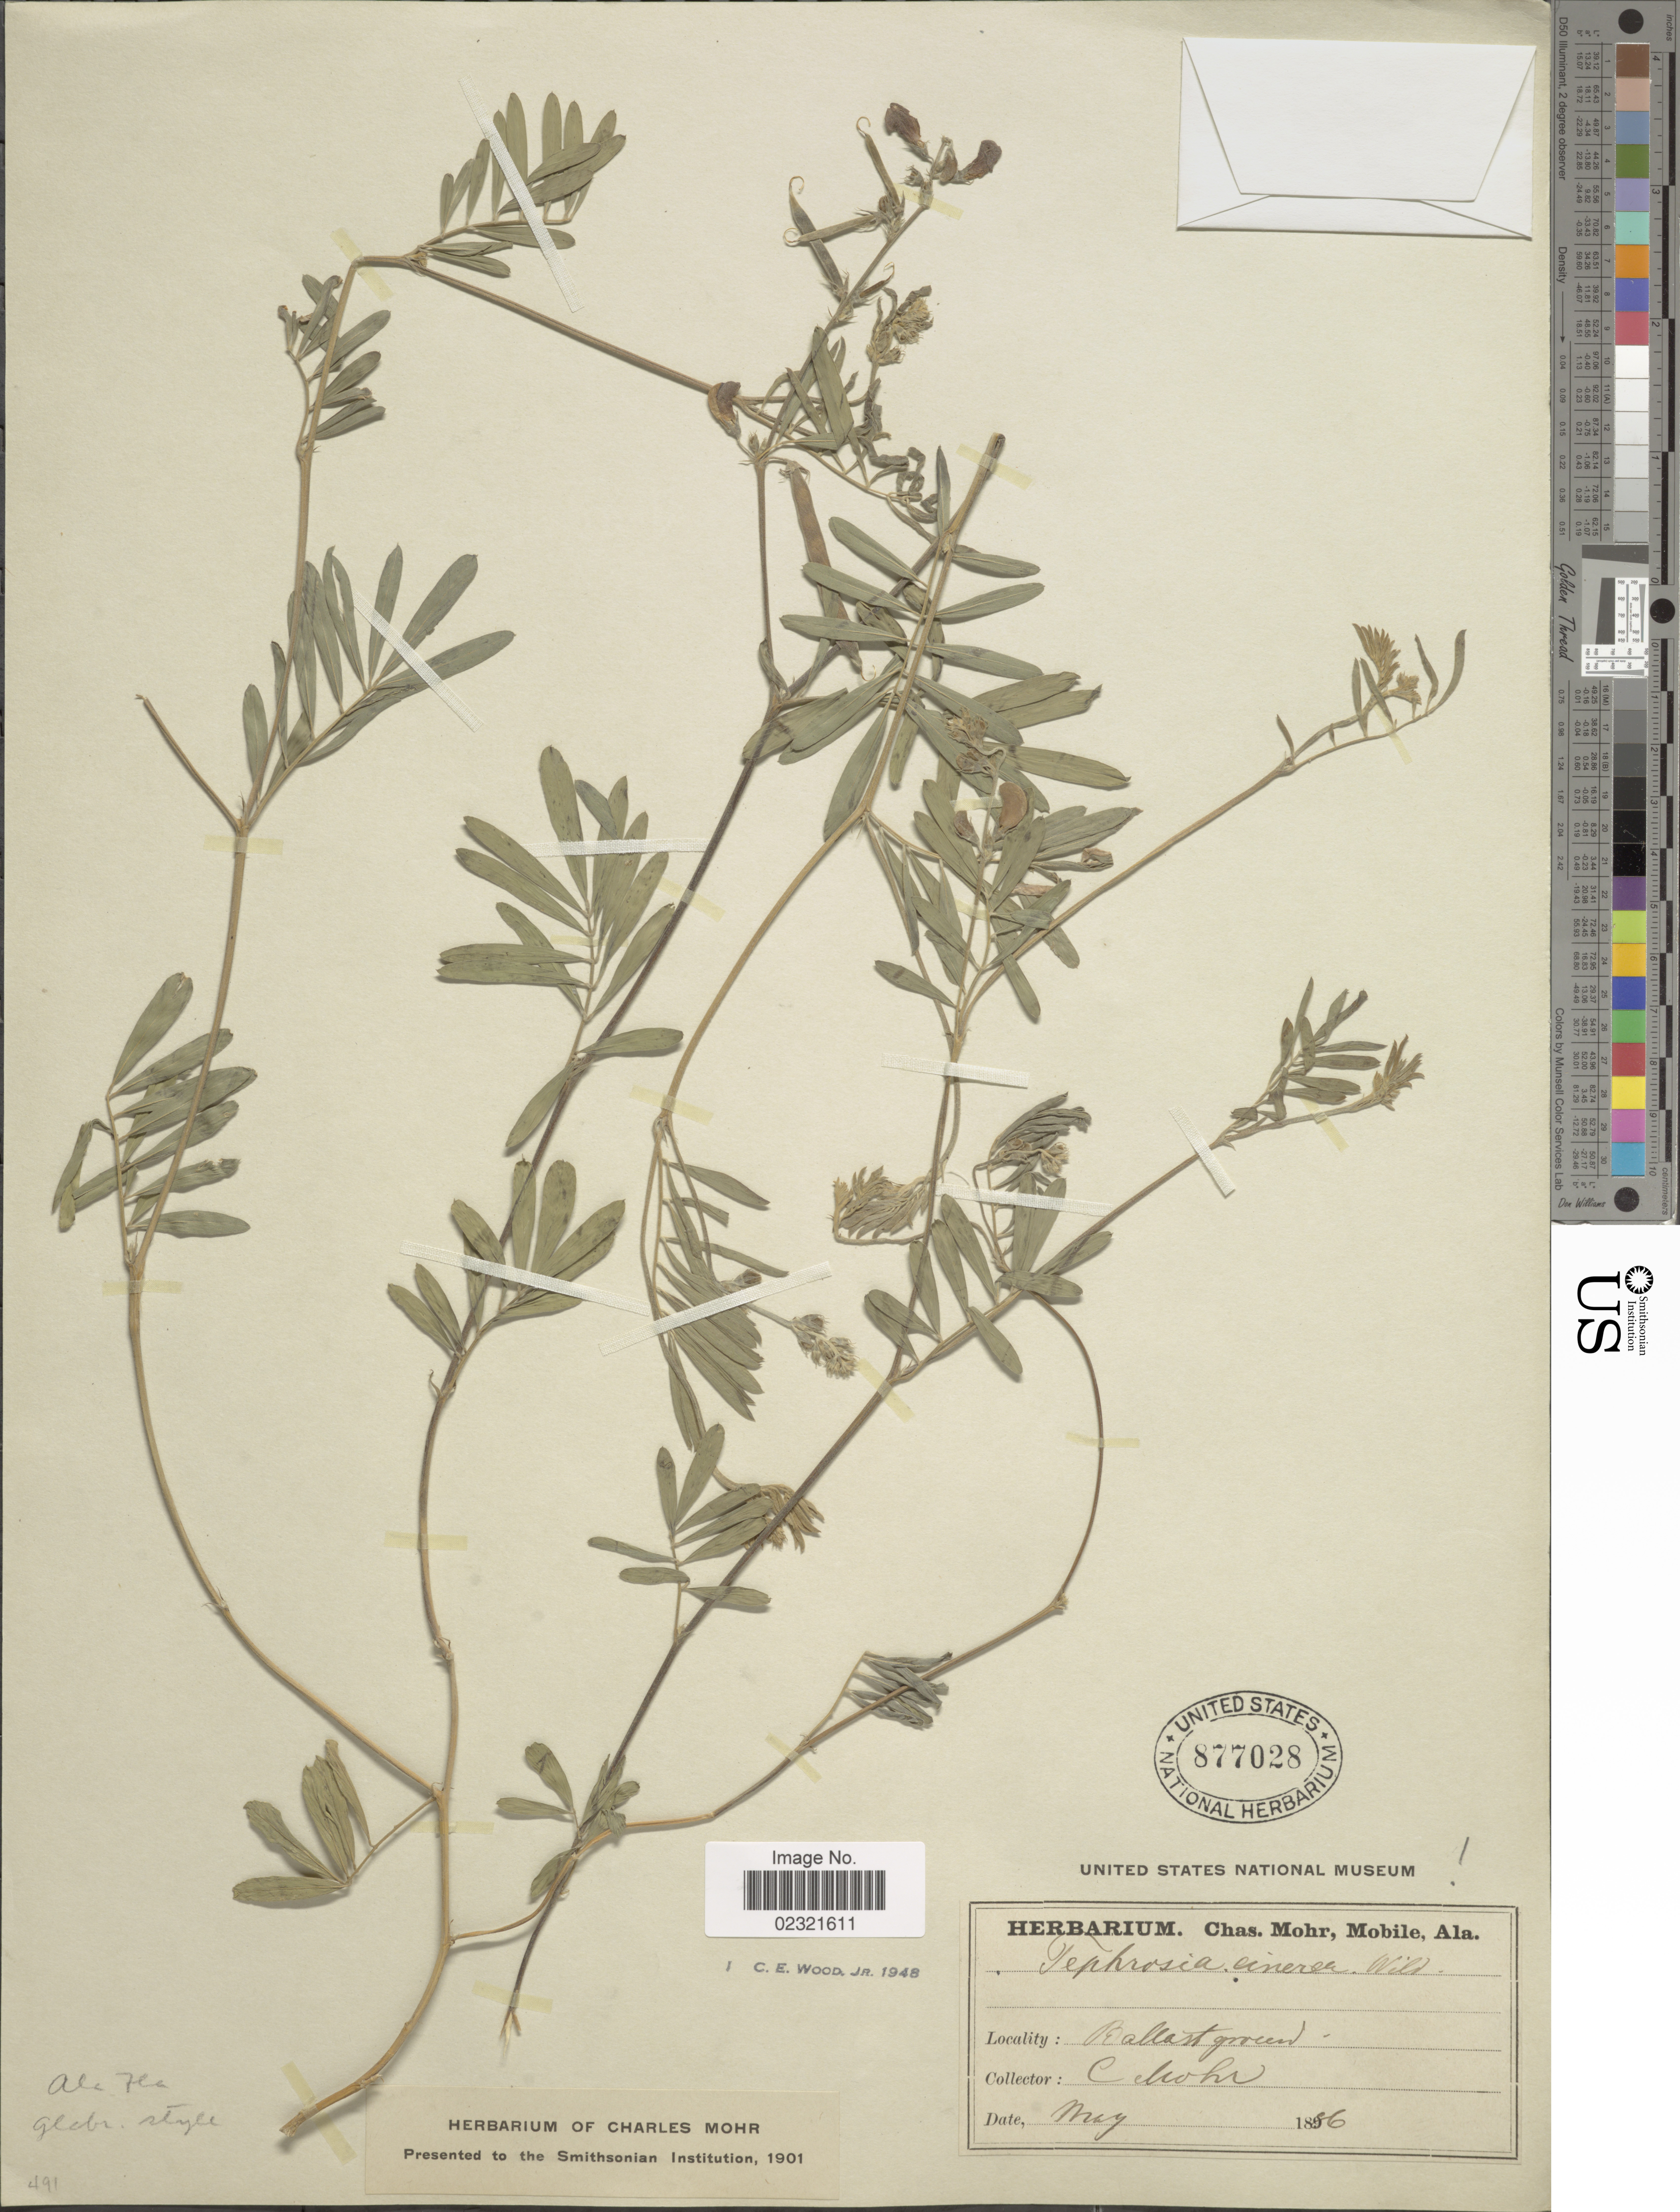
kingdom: Plantae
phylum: Tracheophyta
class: Magnoliopsida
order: Fabales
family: Fabaceae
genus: Tephrosia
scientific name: Tephrosia cinerea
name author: (L.) Pers.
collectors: C. T. Mohr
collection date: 1886-05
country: United States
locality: Ballast ground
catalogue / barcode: US 877028